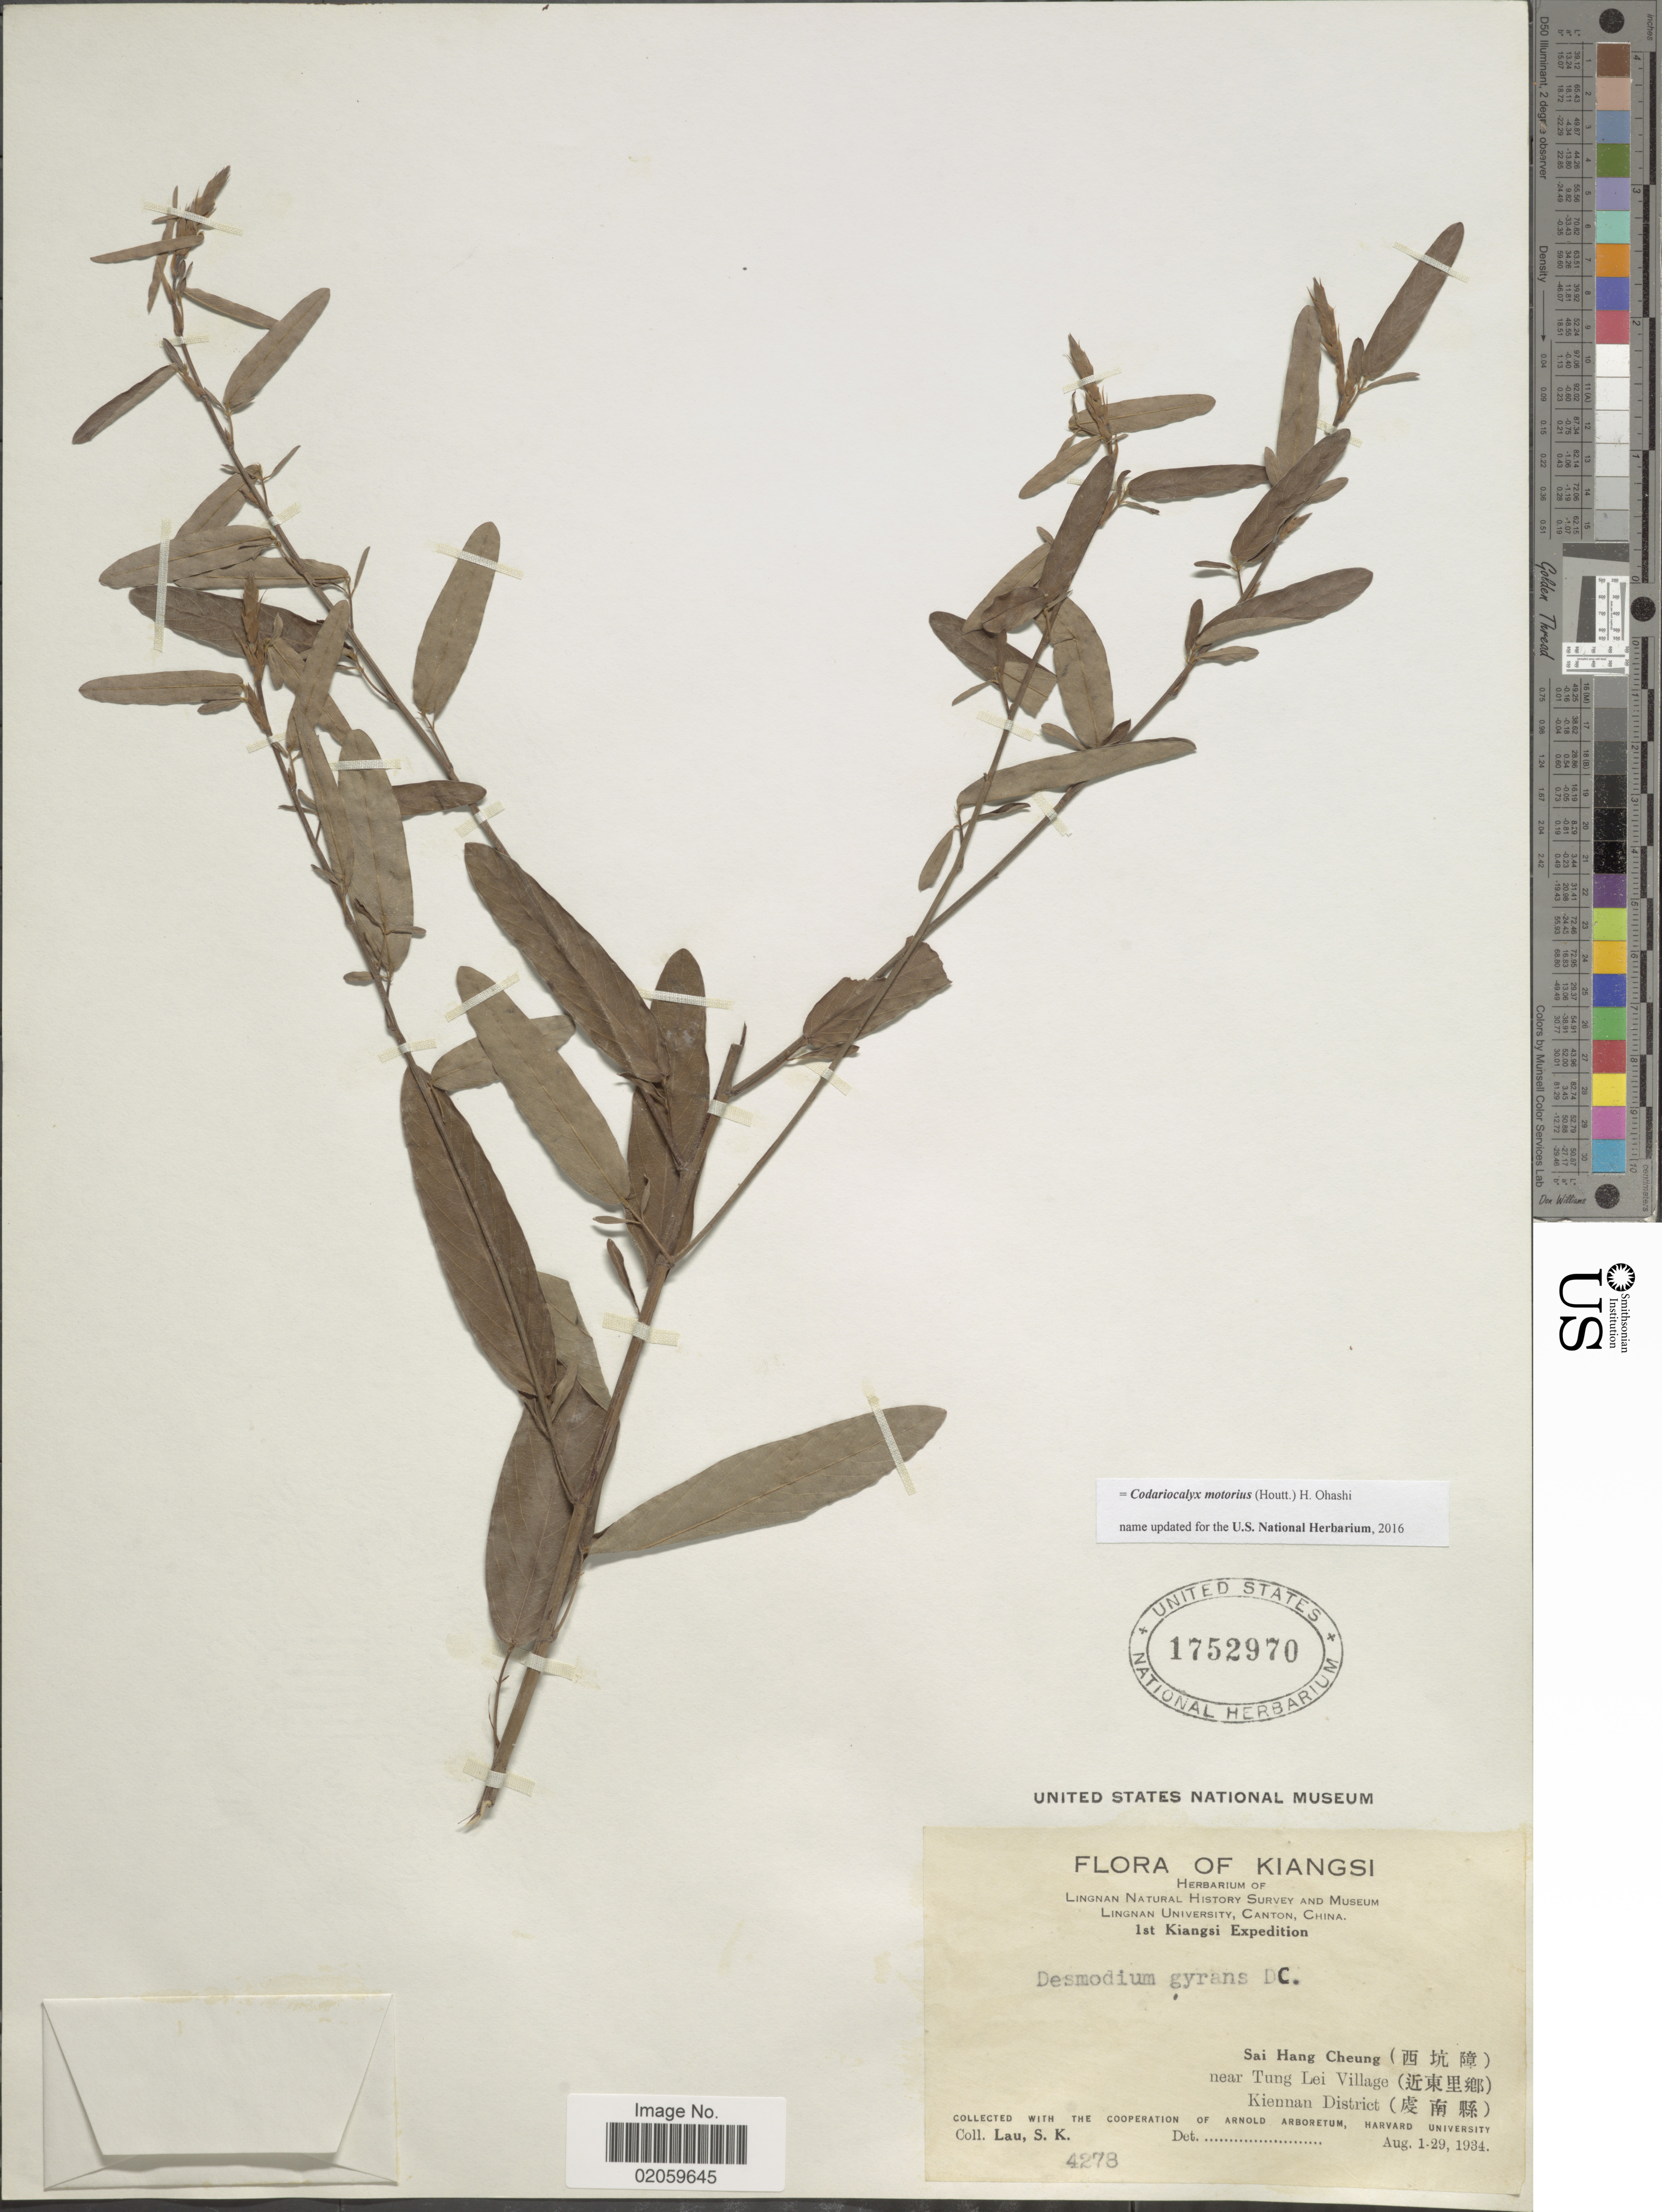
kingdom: Plantae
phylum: Tracheophyta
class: Magnoliopsida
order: Fabales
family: Fabaceae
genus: Codariocalyx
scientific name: Codariocalyx motorius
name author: (Houtt.) H. Ohashi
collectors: S. K. Lau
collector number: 4278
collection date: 1934-08-01/1934-08-29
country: China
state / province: Jiangxi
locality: Sai Hang Cheung near Tung Lei Village Kiennan District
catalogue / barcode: US 1752970